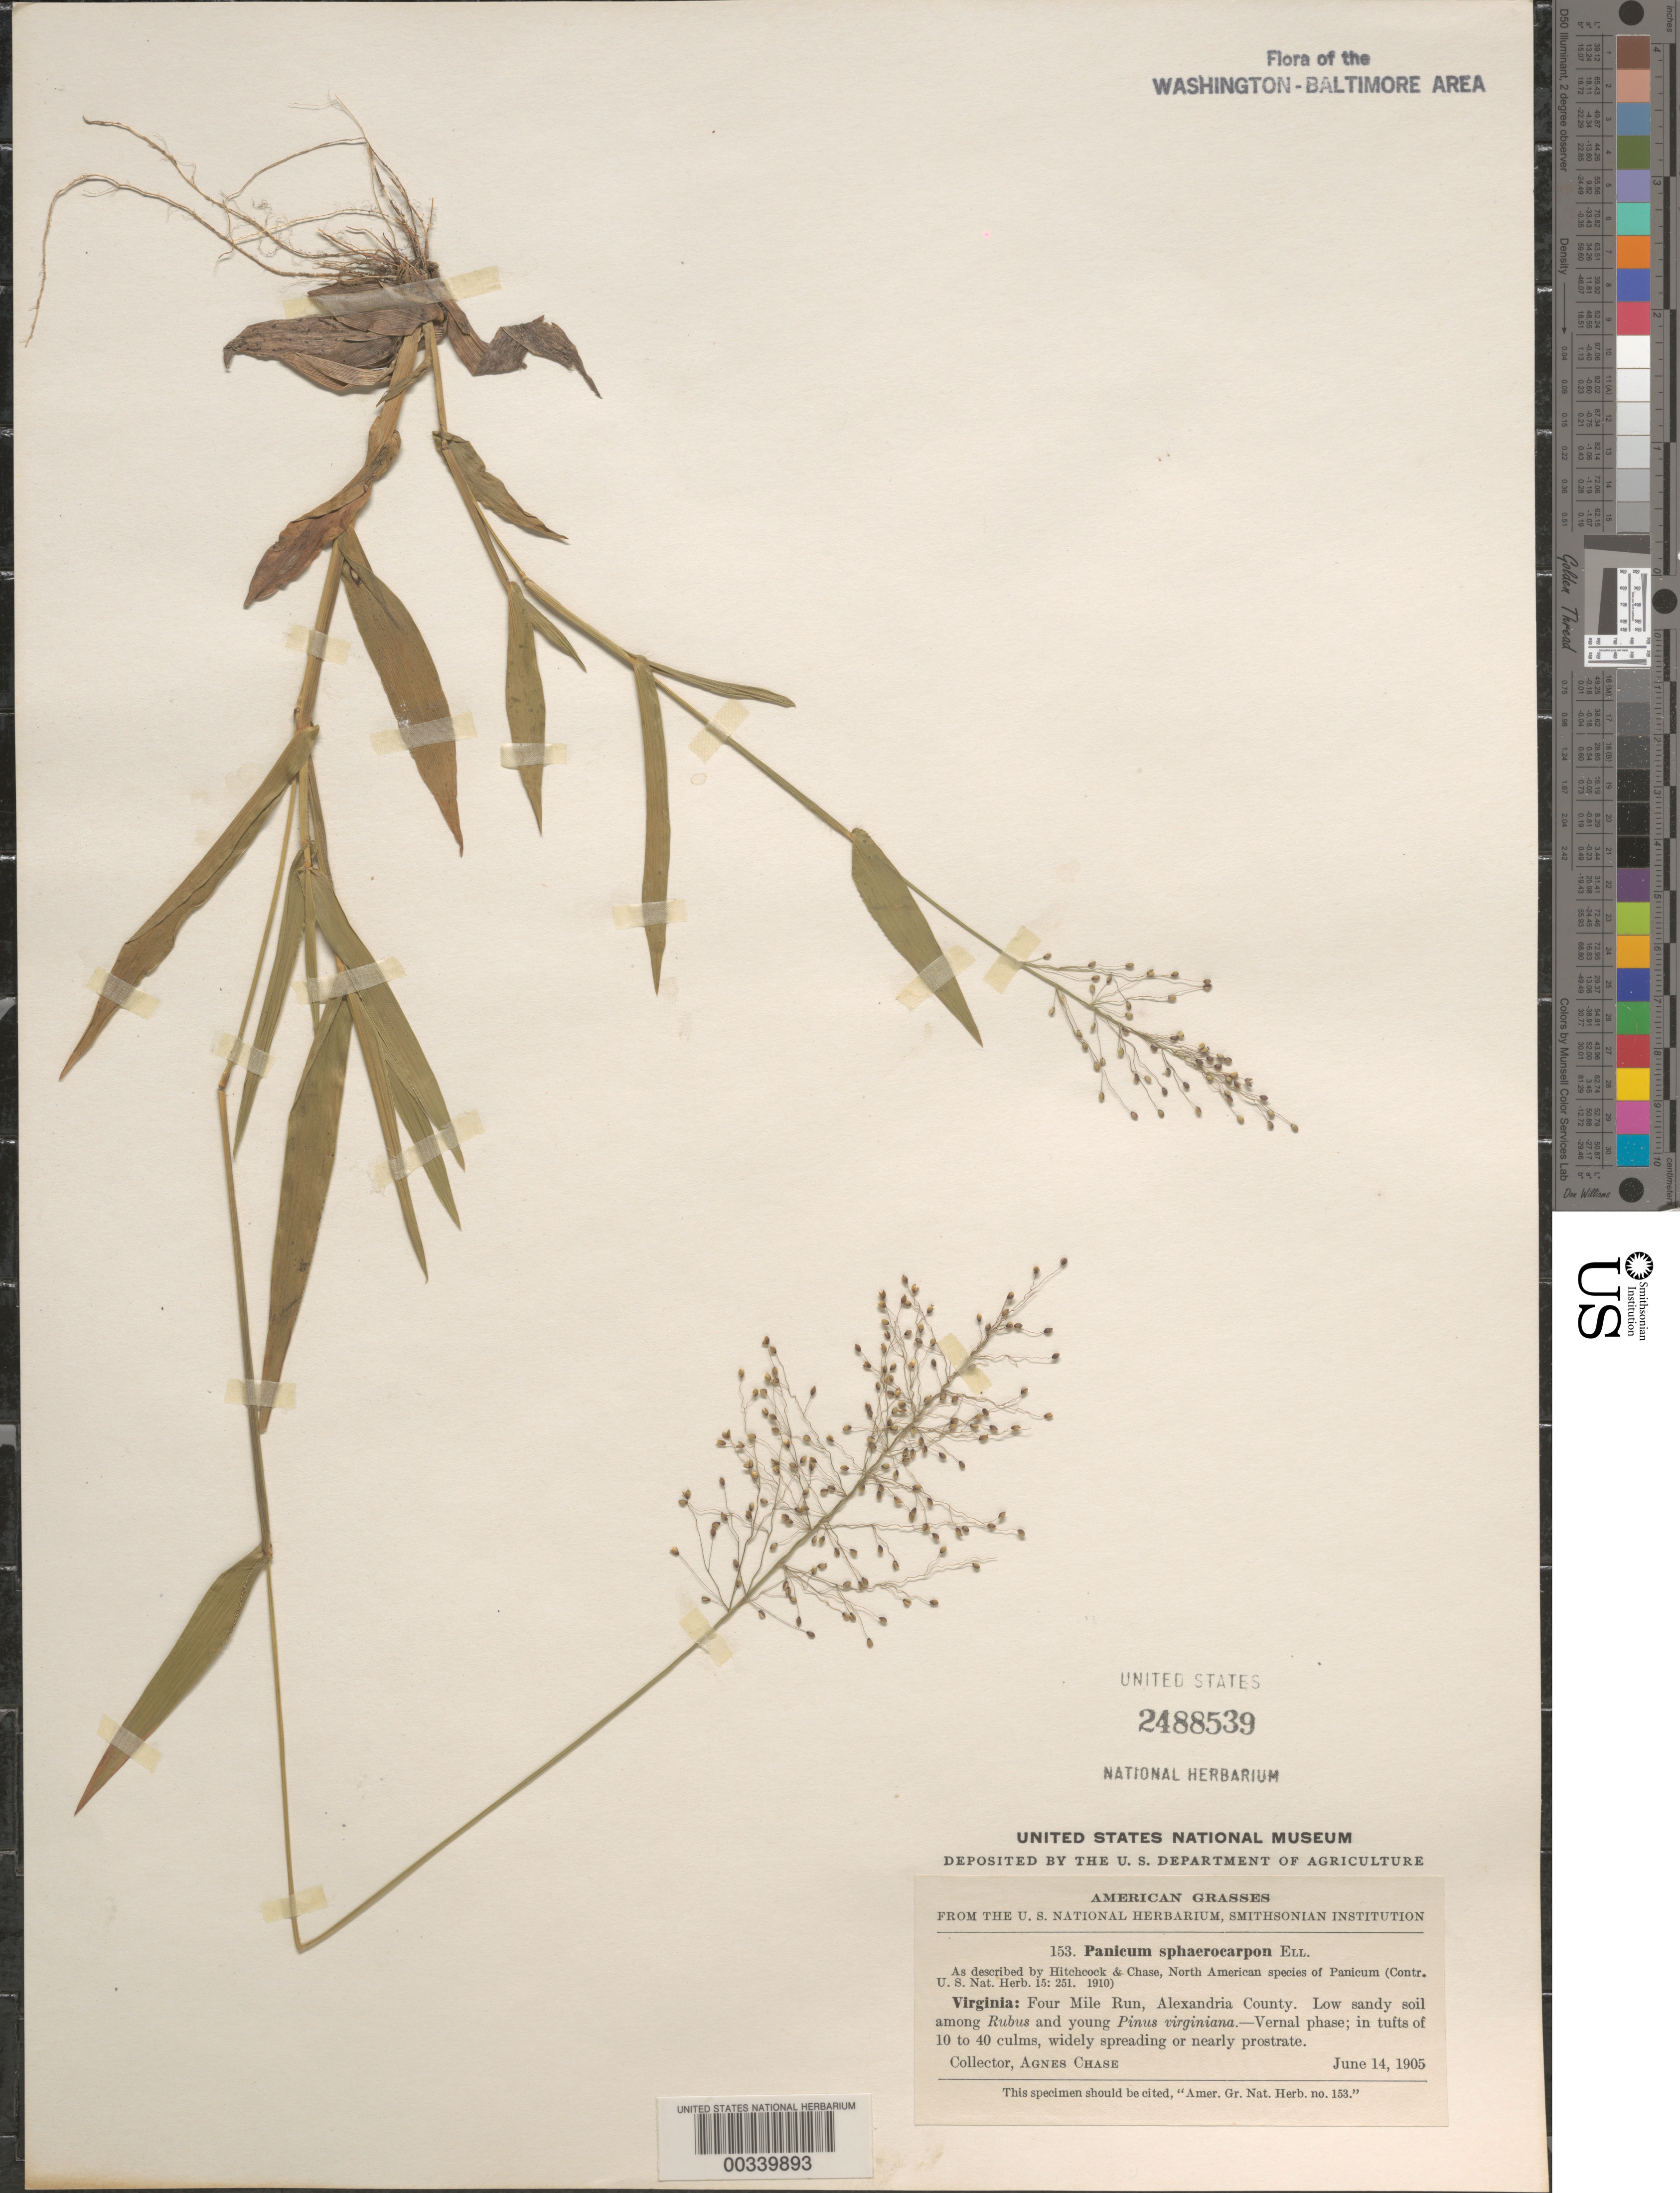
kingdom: Plantae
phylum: Tracheophyta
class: Liliopsida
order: Poales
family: Poaceae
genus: Dichanthelium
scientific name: Dichanthelium sphaerocarpon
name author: (Elliott) Gould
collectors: A. Chase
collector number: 153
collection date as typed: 14 Jun 1905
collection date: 1905-06-14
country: United States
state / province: Virginia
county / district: Arlington / Fairfax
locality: Four Mile Run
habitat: Low sandy soil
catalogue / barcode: US 2488539